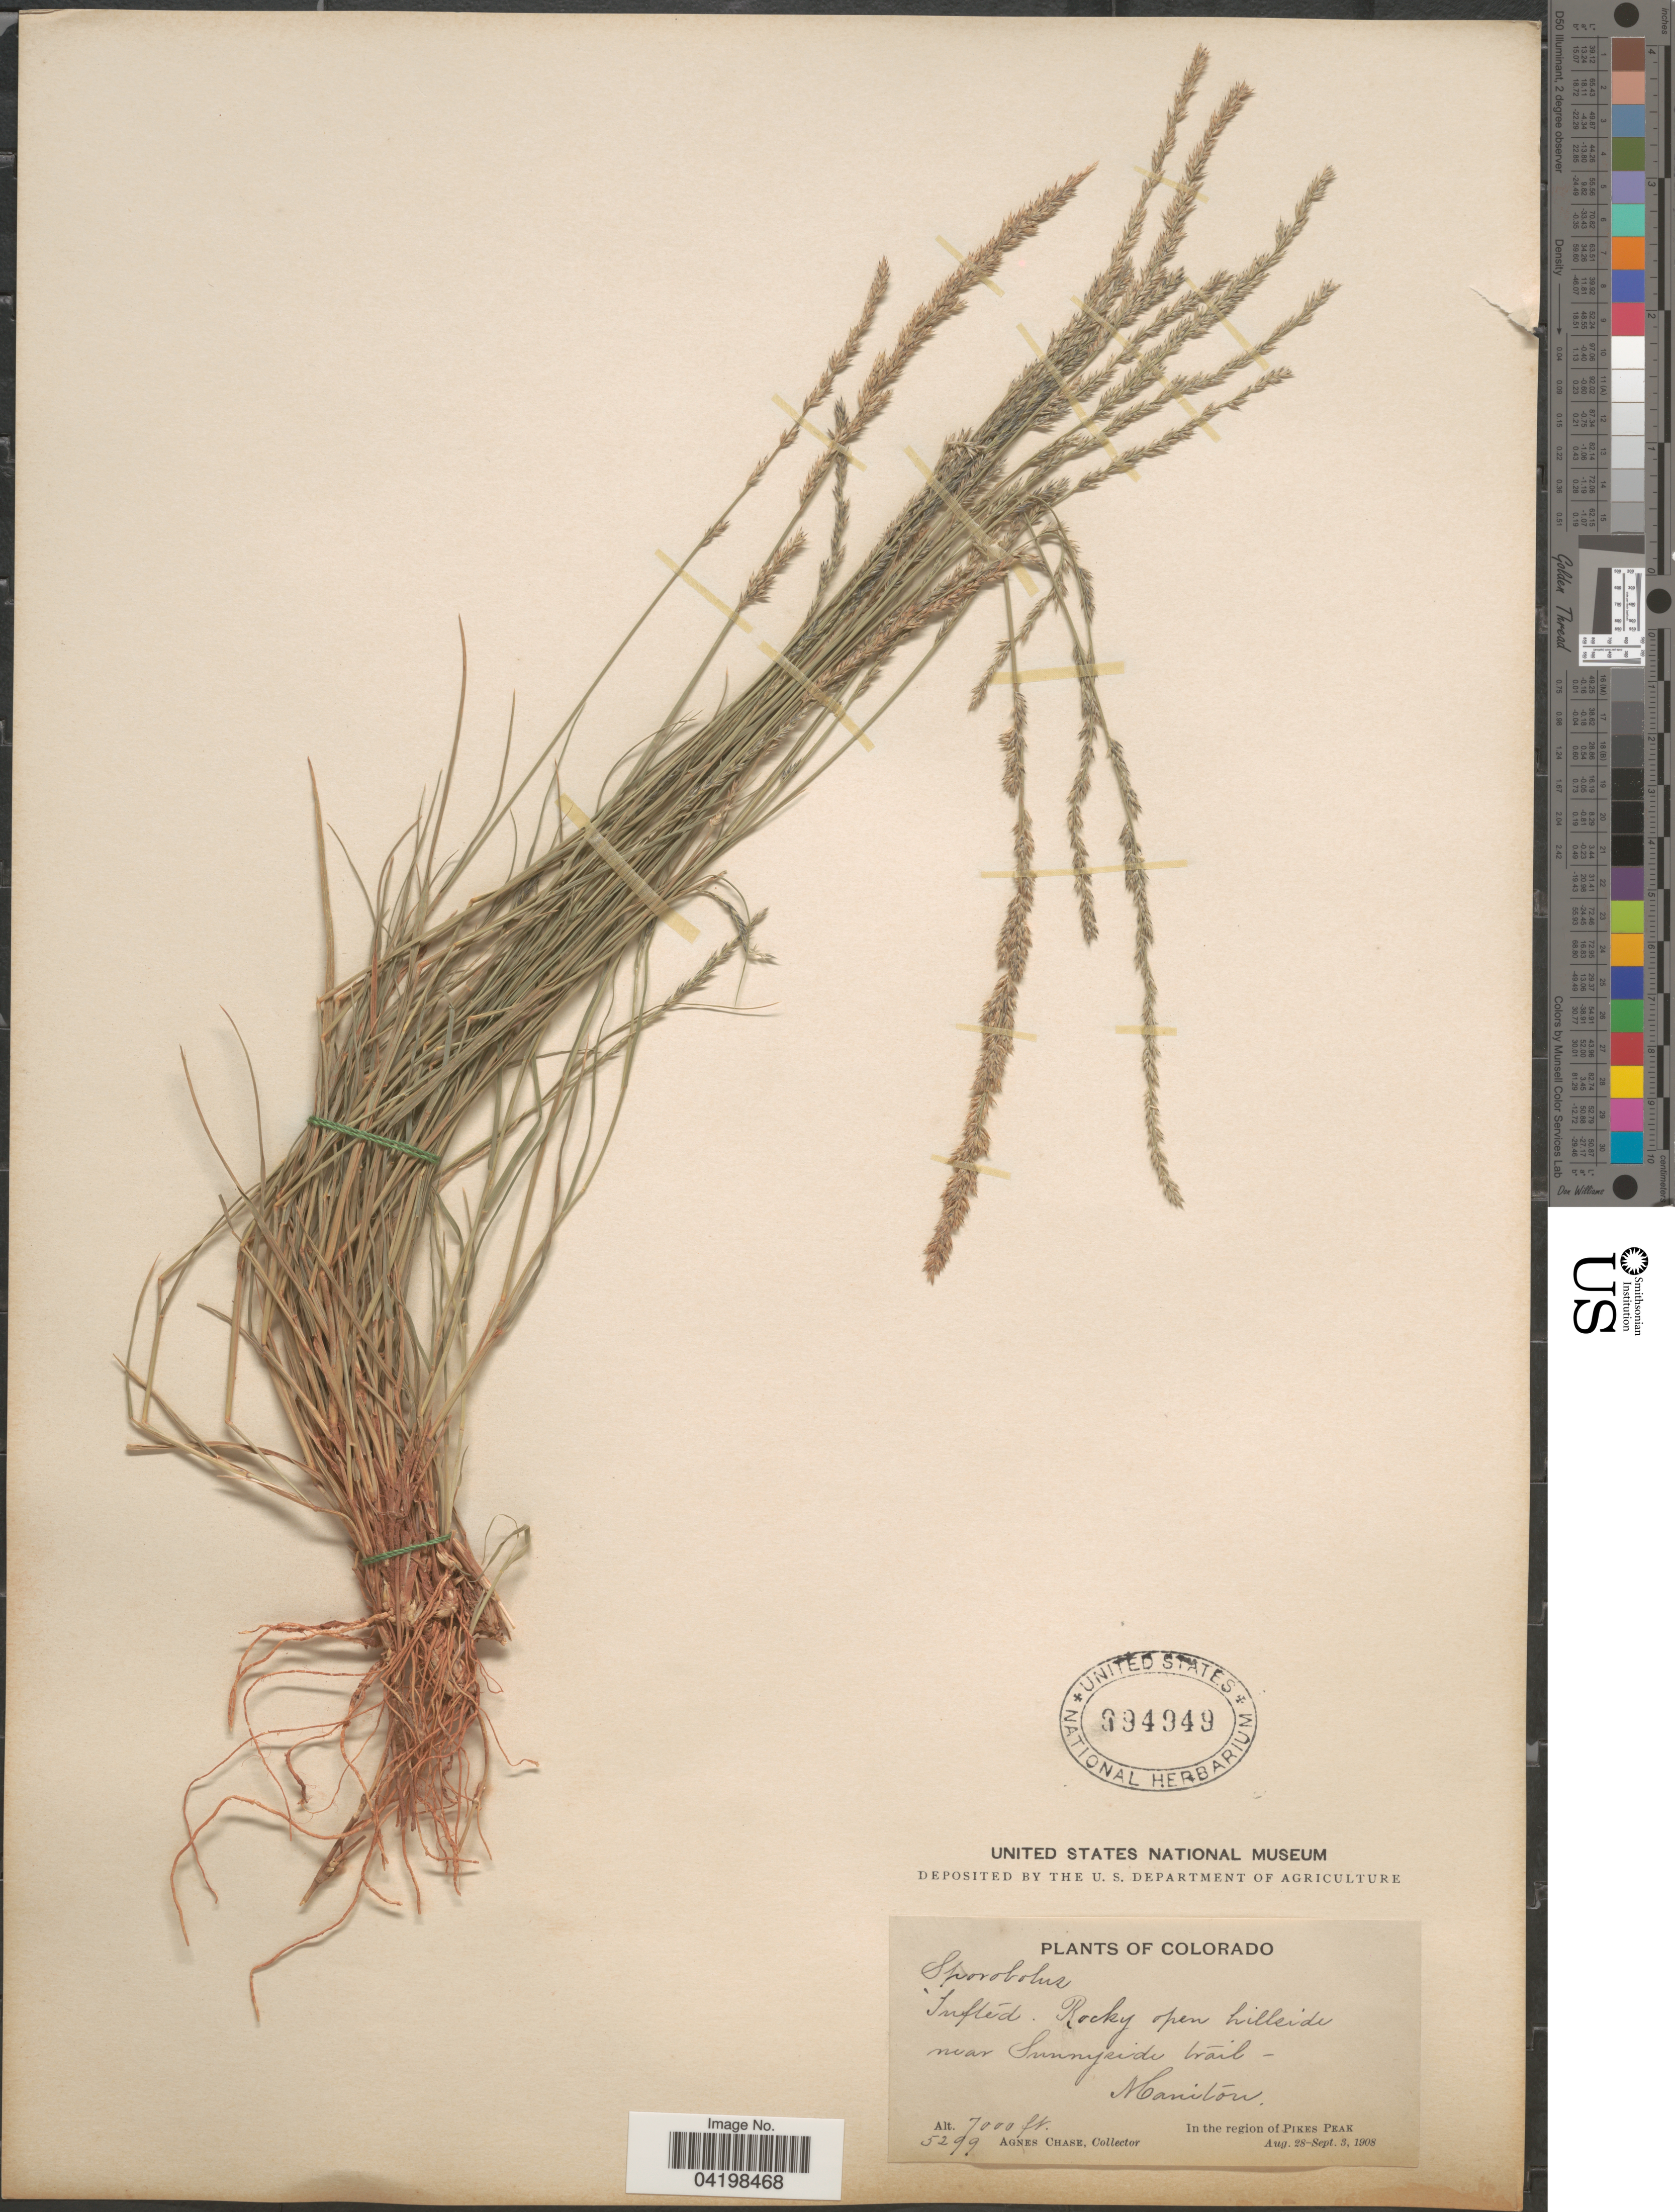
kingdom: Plantae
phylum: Tracheophyta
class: Liliopsida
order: Poales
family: Poaceae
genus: Muhlenbergia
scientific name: Muhlenbergia wrightii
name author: Vasey ex J.M. Coult.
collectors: A. Chase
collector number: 5299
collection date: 1908-08-28/1908-09-03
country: United States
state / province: Colorado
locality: Near Sunnyside trail - Manitou. In the region of Pikes Peak.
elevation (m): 2134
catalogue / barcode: US 994949